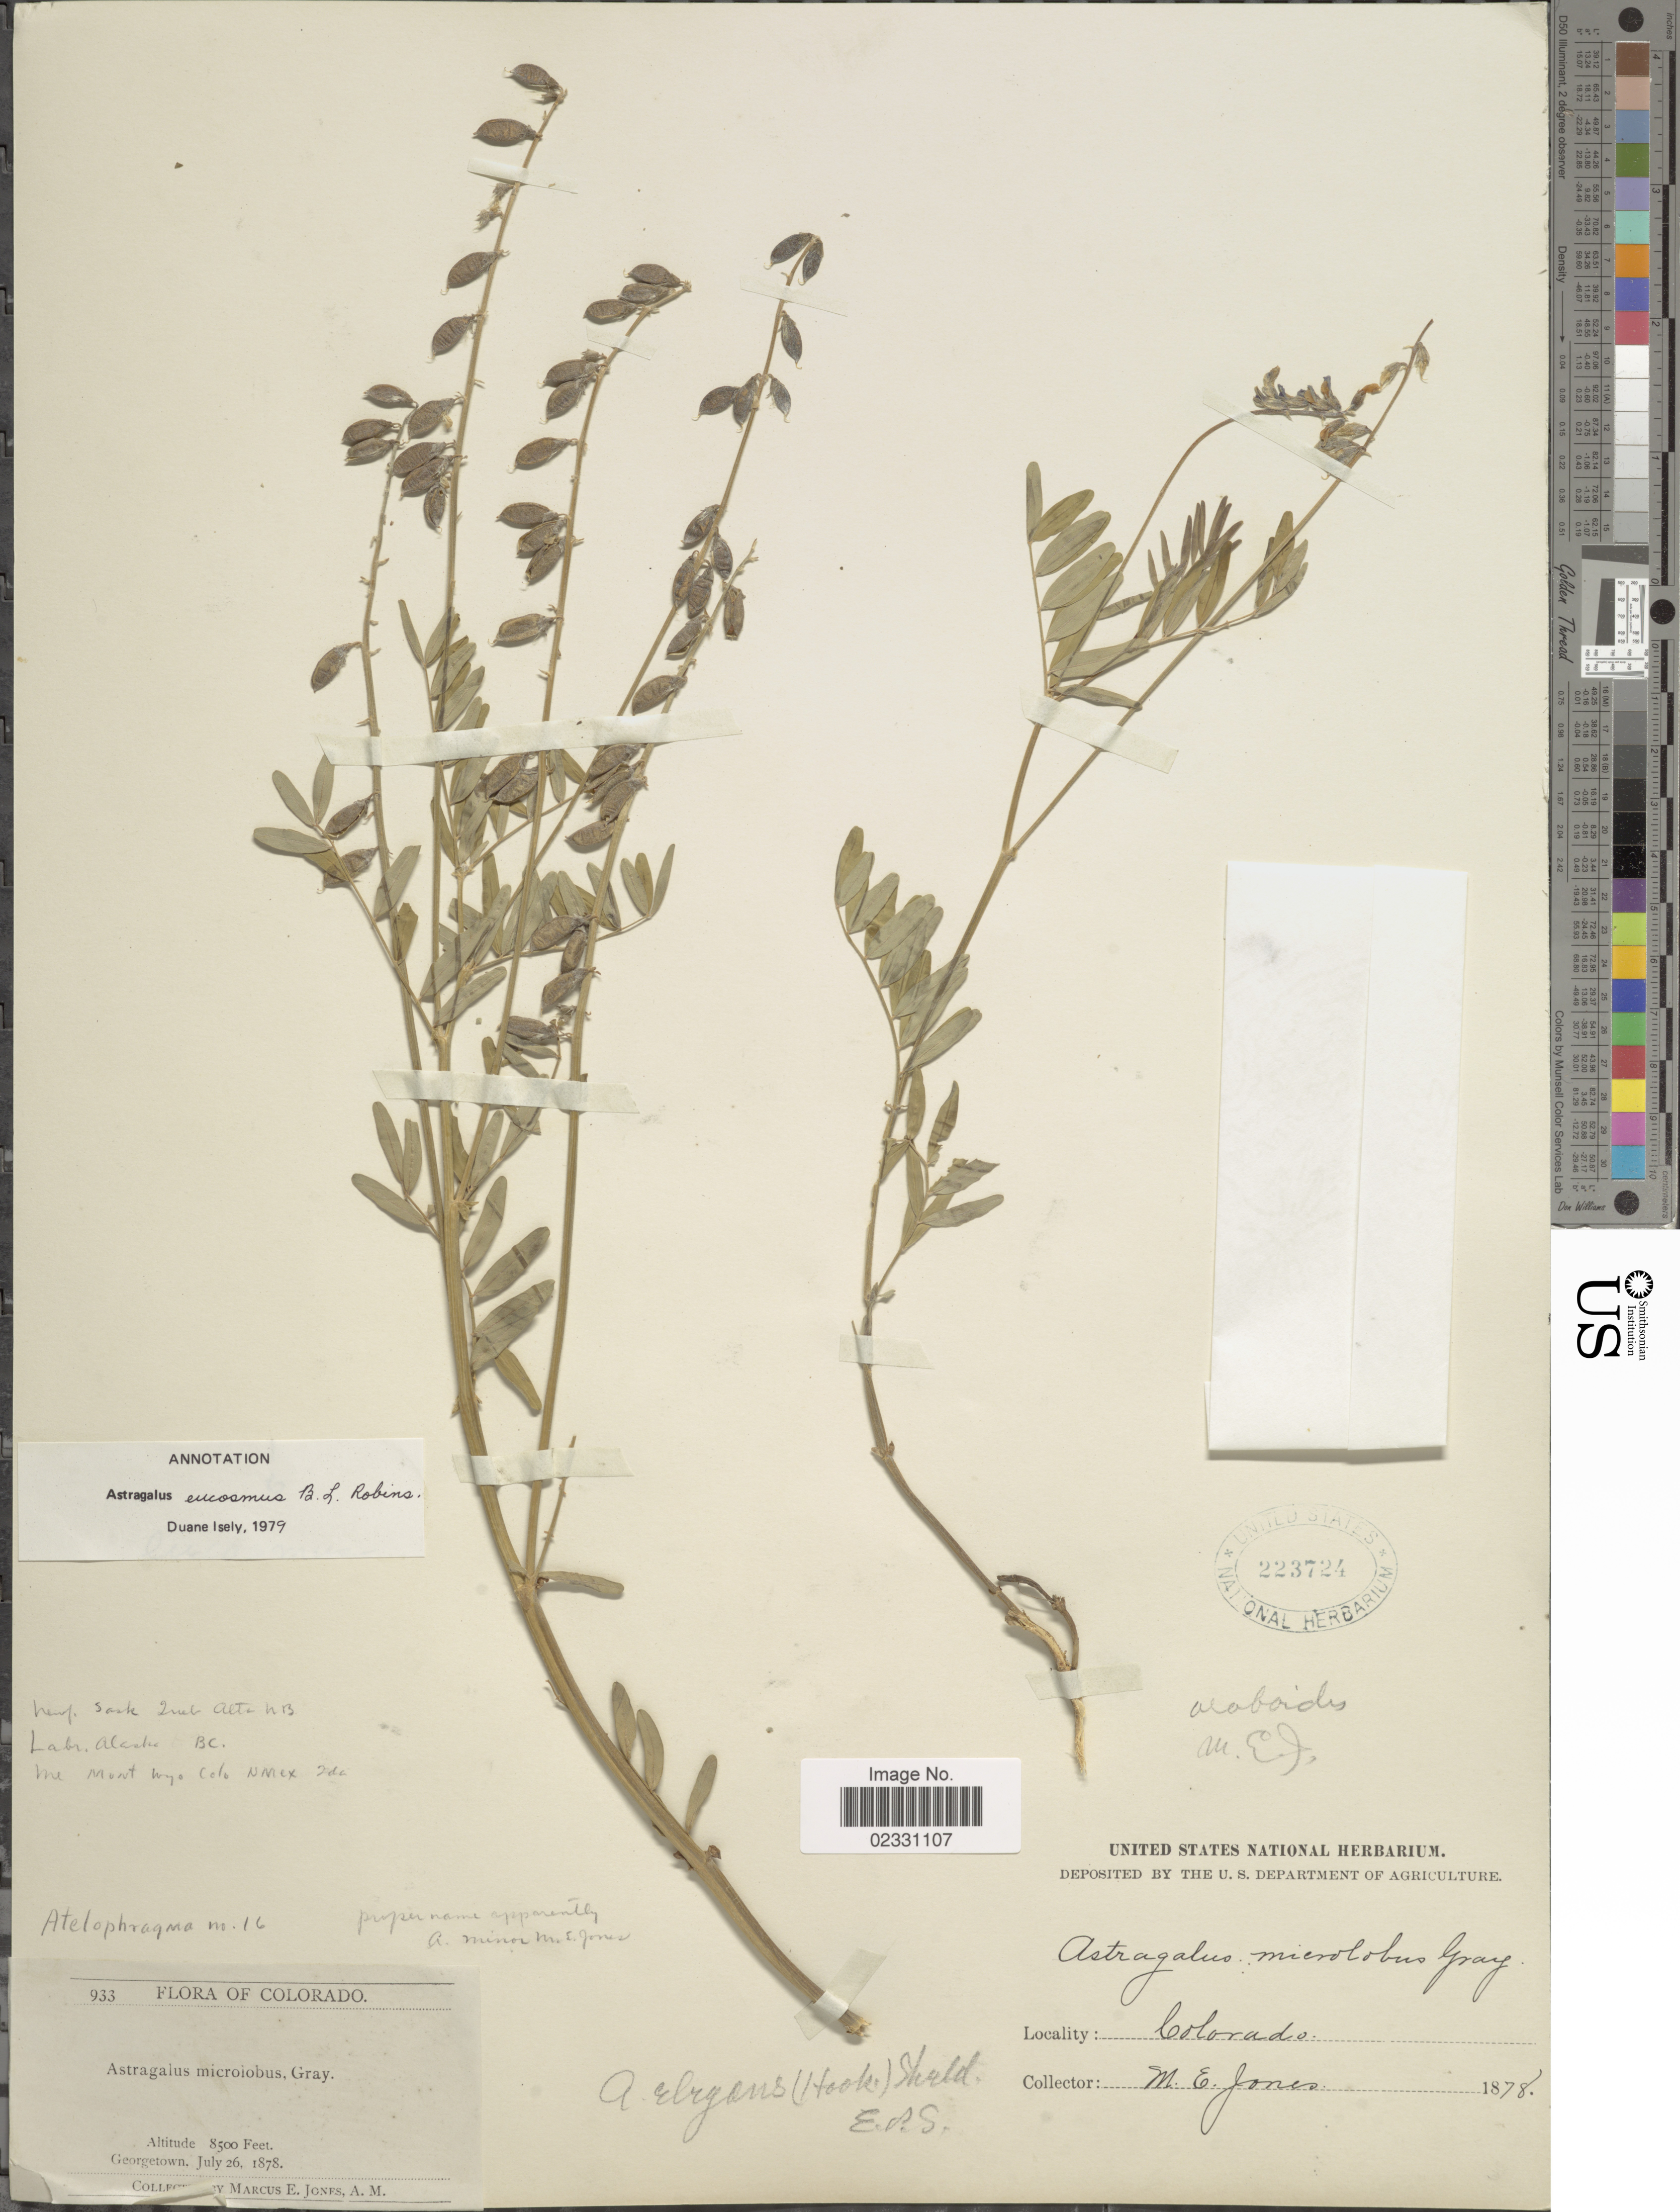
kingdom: Plantae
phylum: Tracheophyta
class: Magnoliopsida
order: Fabales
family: Fabaceae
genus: Astragalus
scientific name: Astragalus eucosmus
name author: B.L. Rob.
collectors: M. E. Jones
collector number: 933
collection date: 1878-07-26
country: United States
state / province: Colorado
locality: Georgetown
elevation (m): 2591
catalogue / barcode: US 223724